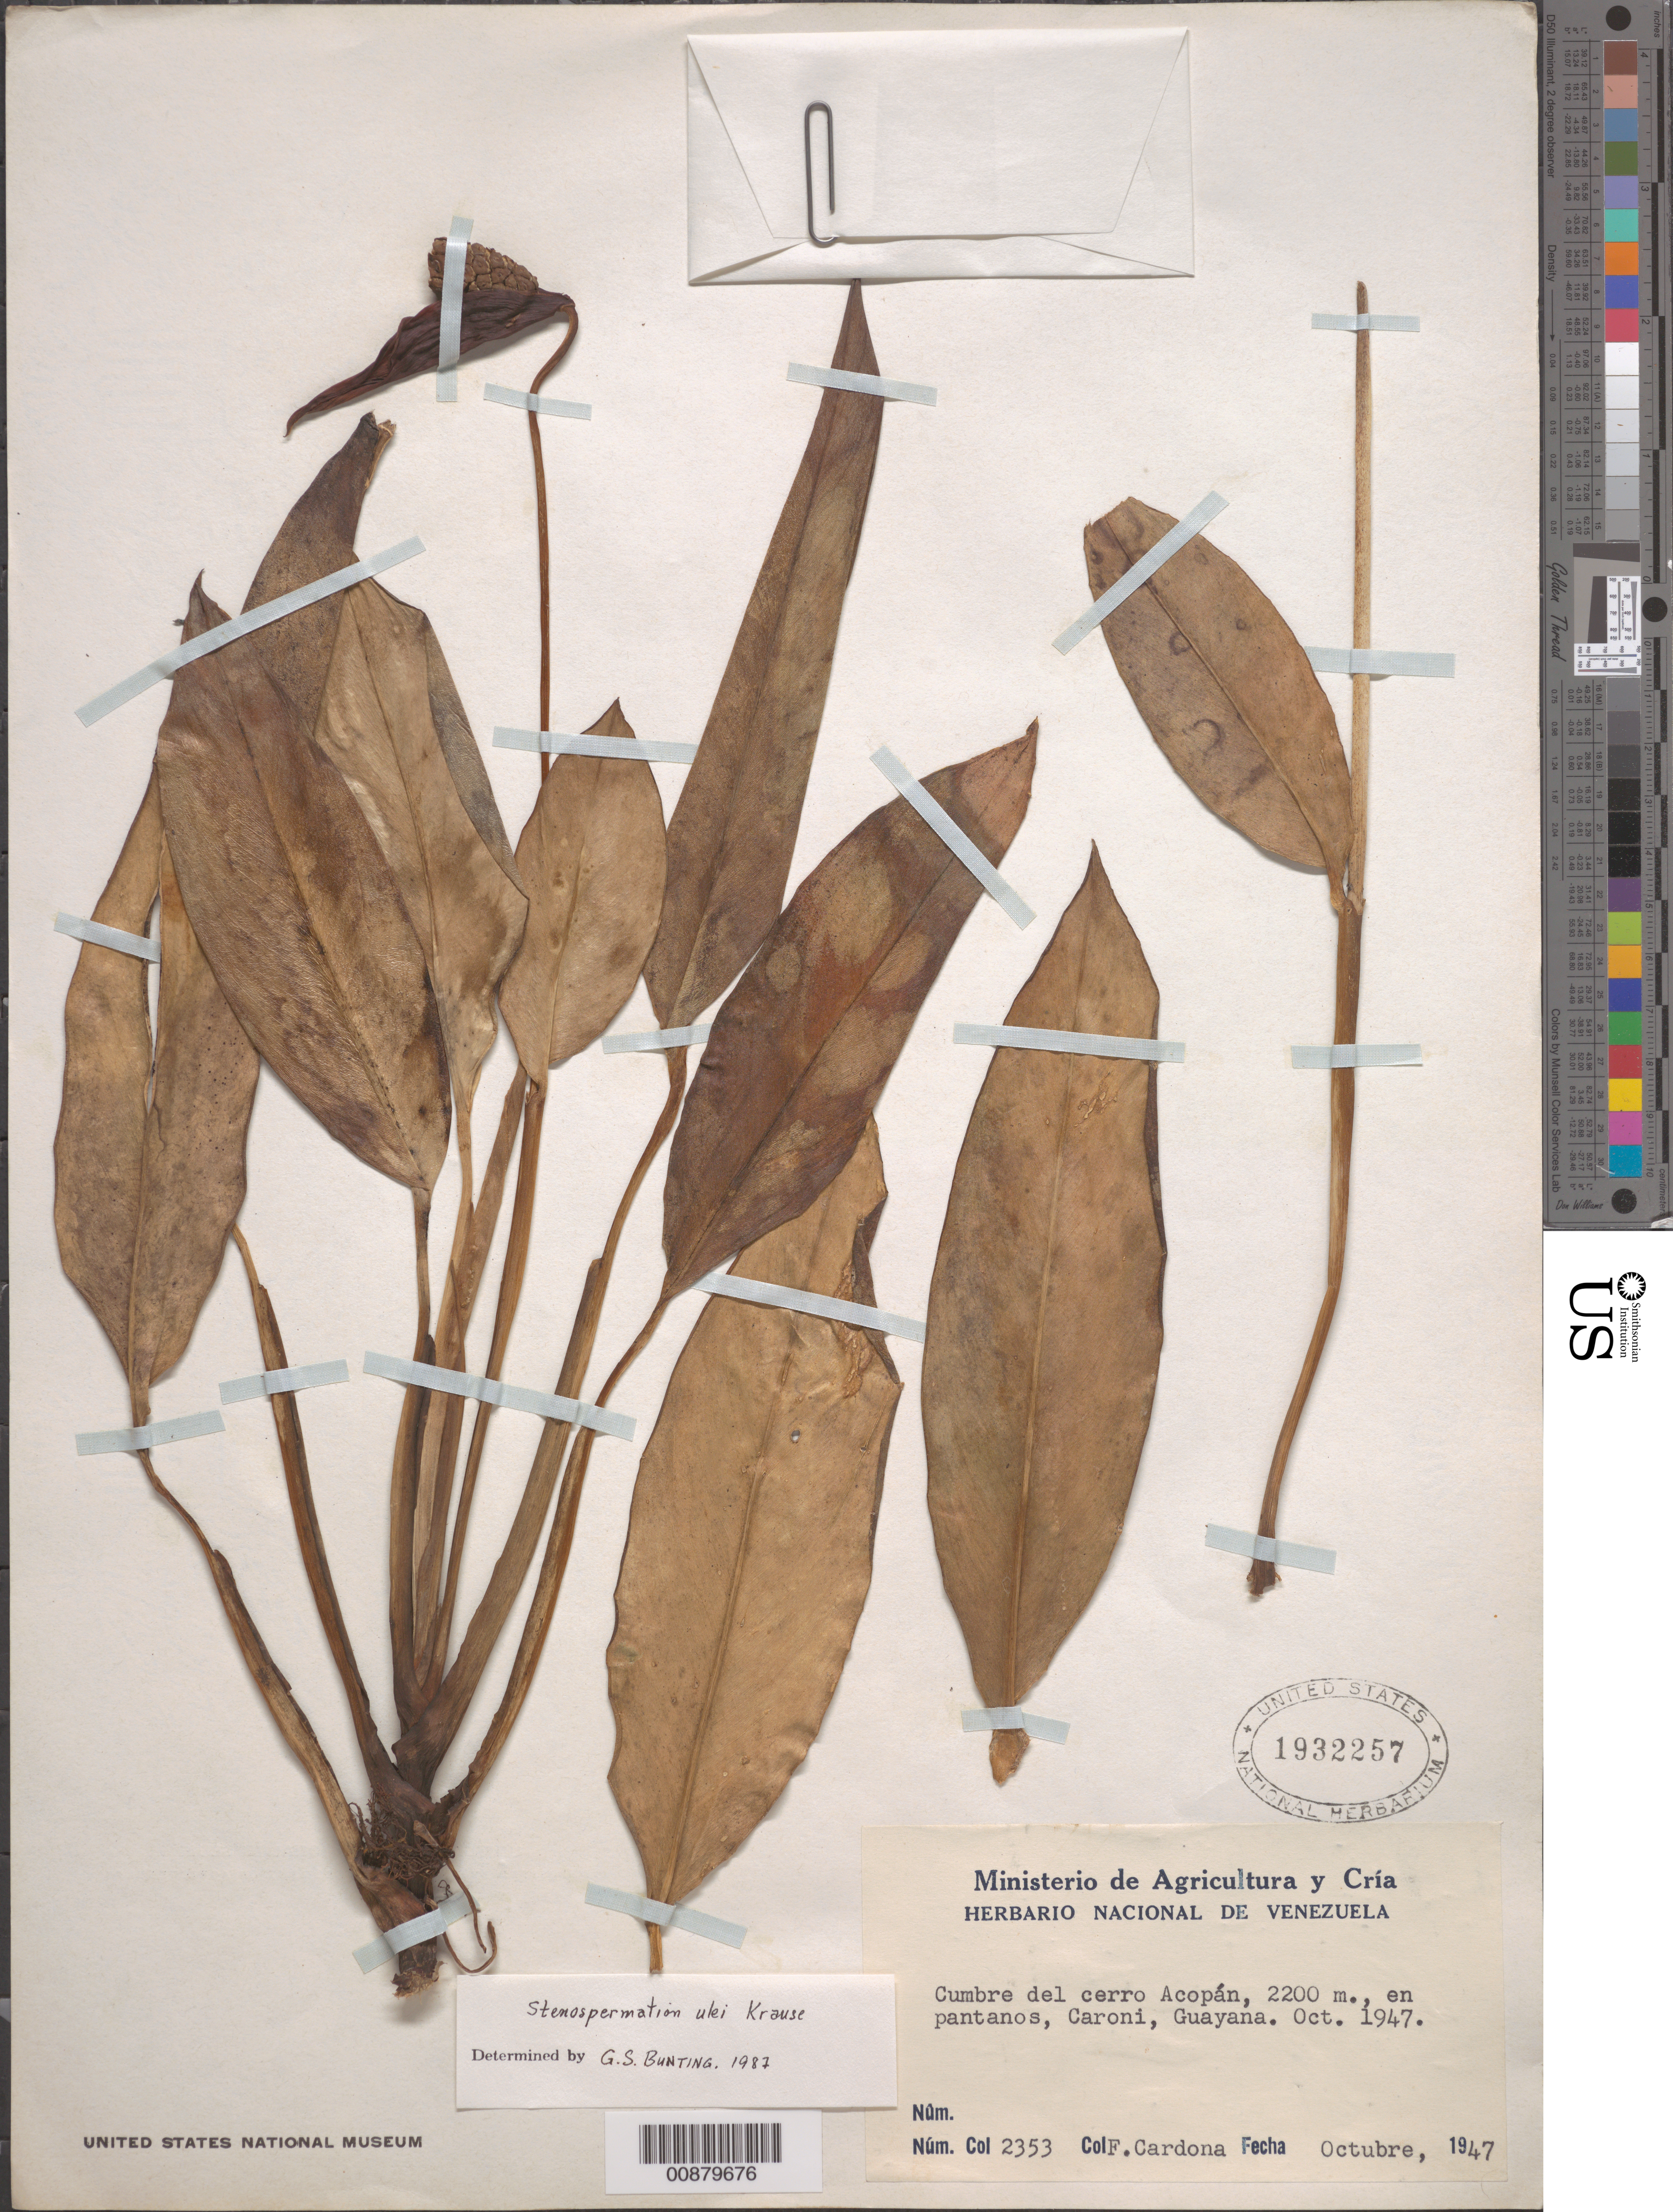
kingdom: Plantae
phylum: Tracheophyta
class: Liliopsida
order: Alismatales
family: Araceae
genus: Stenospermation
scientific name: Stenospermation ulei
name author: K. Krause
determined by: Bunting, G. S.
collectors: F. Cardona Puig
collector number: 2353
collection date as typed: Oct-47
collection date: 1947-10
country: Venezuela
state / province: Bolívar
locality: Cerro Acopán, Río Caroní, Guayana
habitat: Cumbre del cerro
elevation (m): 2200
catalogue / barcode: US 1932257